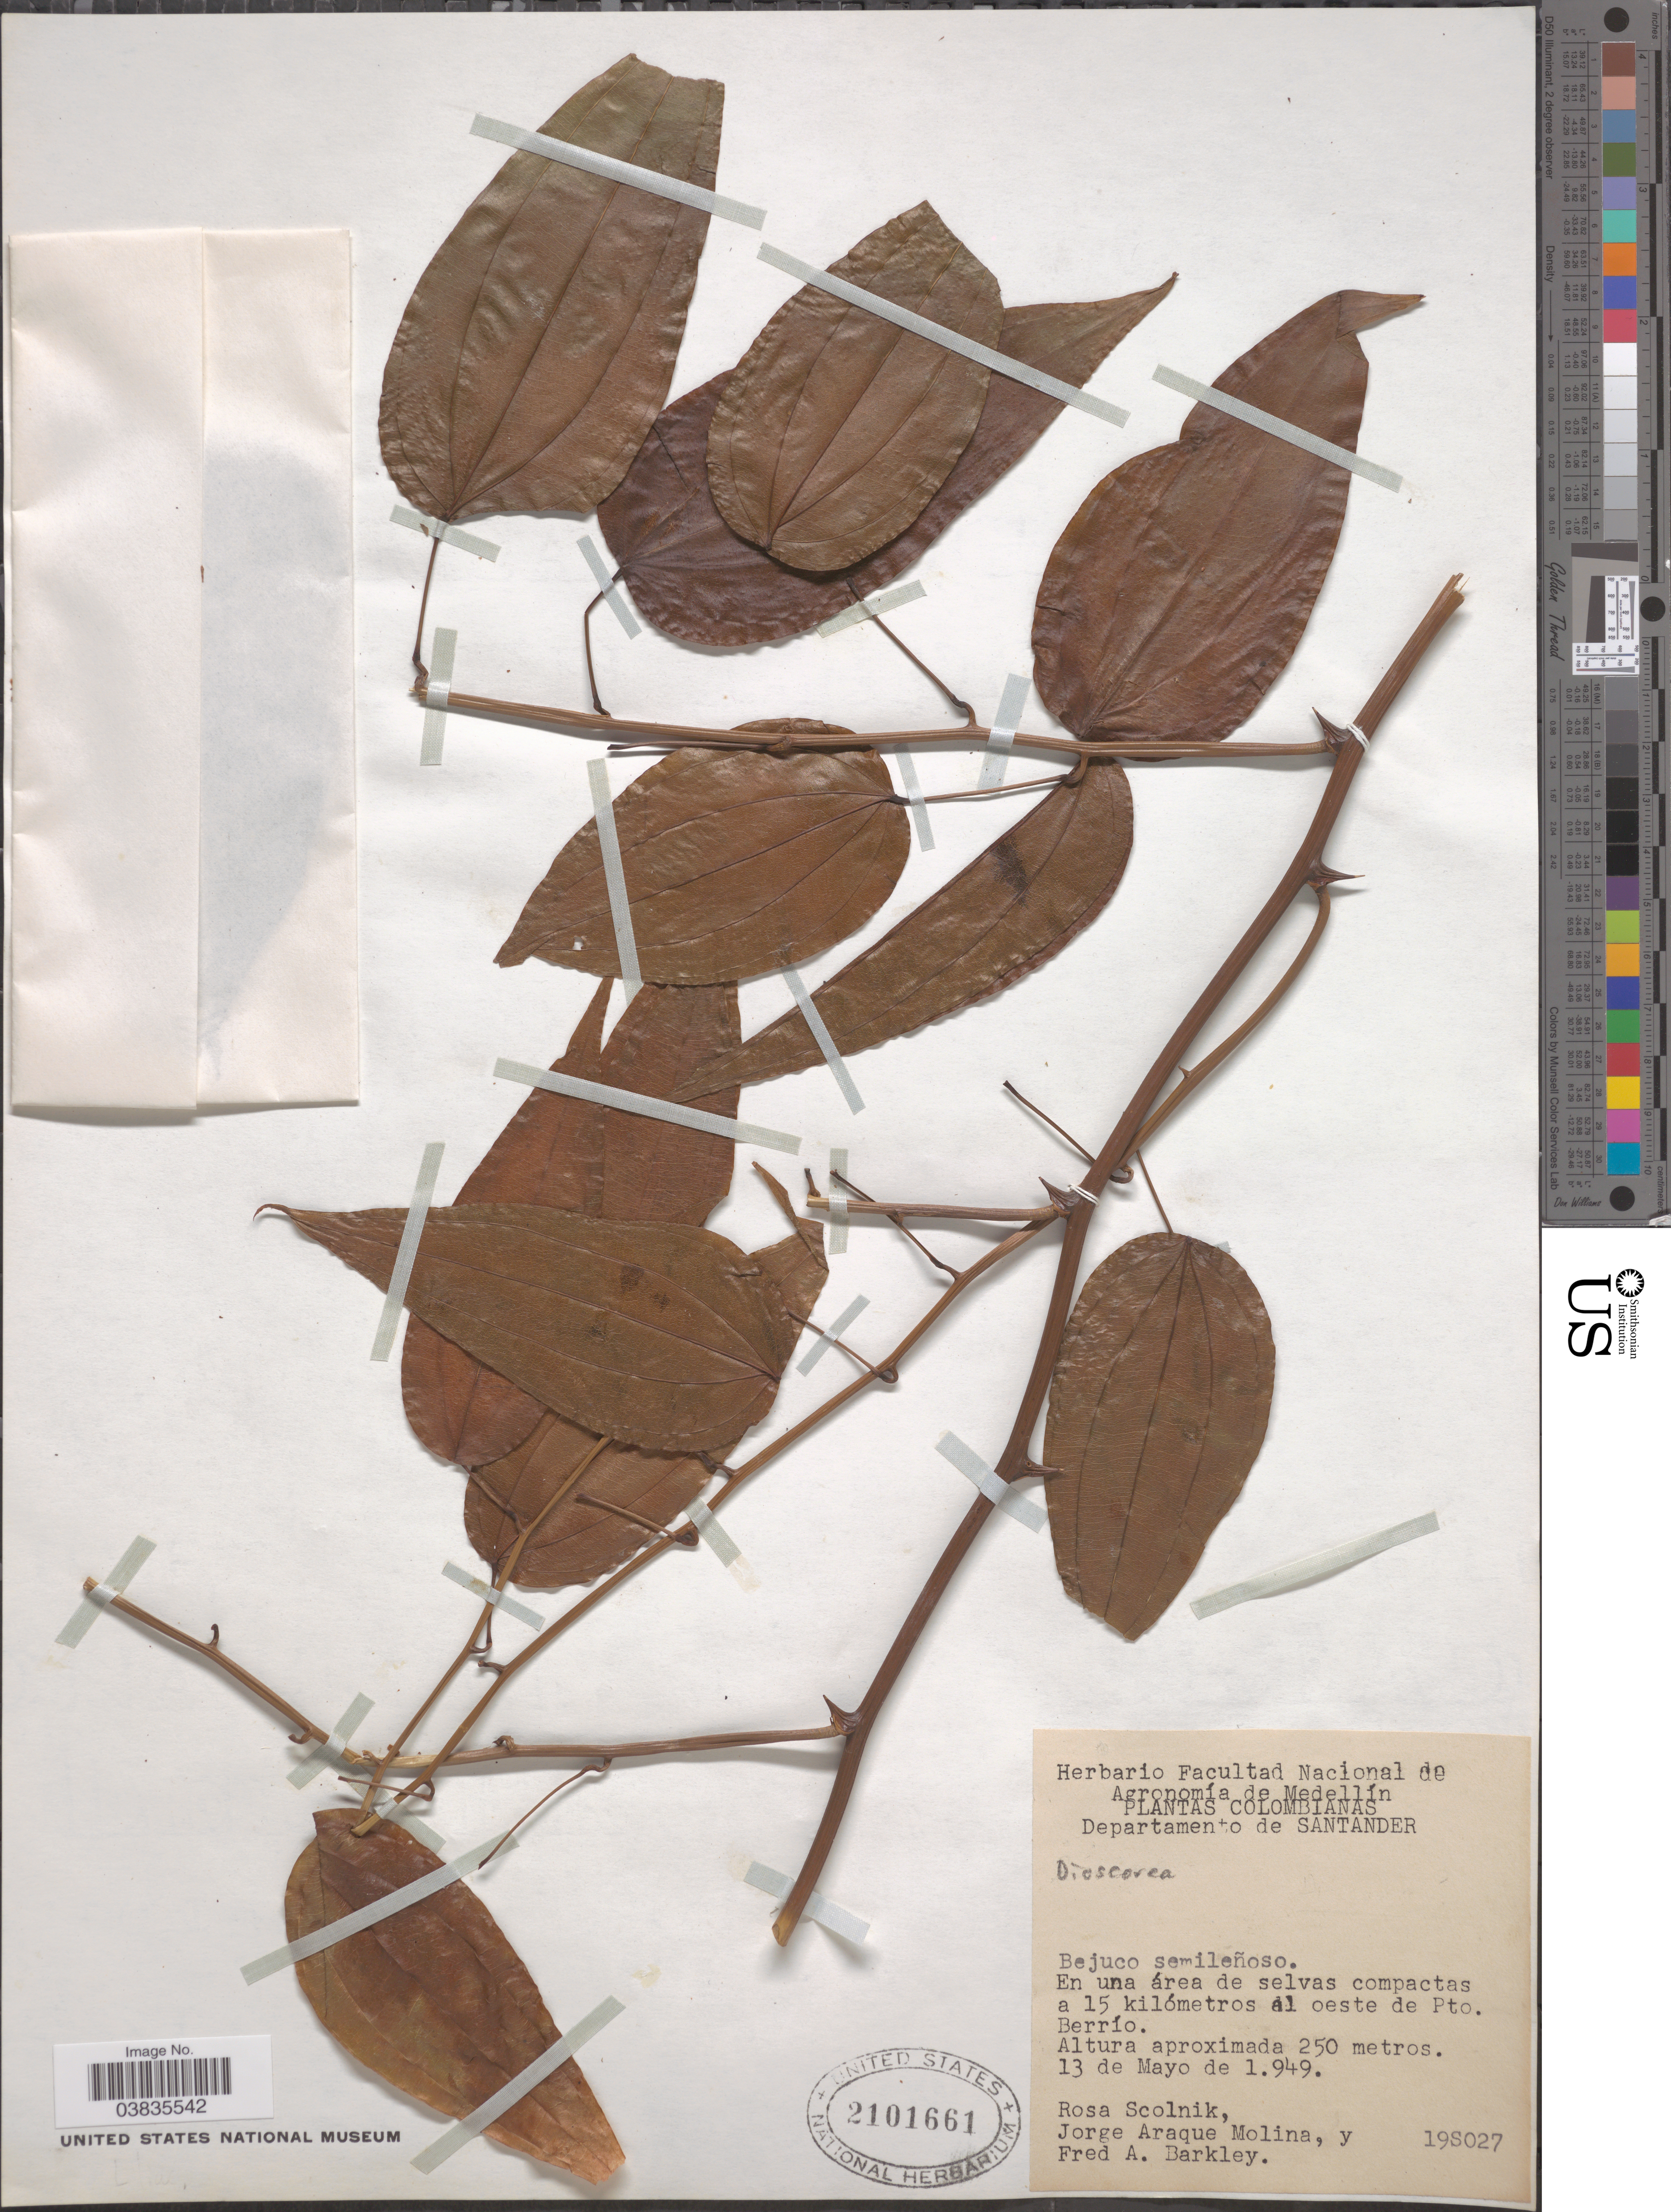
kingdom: Plantae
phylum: Tracheophyta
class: Liliopsida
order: Dioscoreales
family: Dioscoreaceae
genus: Dioscorea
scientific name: Dioscorea sp.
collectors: R. Scolnik, J. Araque Molina & F. A. Barkley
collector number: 19S027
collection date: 1949-05-13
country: Colombia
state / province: Santander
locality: Departamento de Santander. En una área de selvas compactes a 15 kilómetros al oeste de Pto. Berrío.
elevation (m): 250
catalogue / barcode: US 2101661